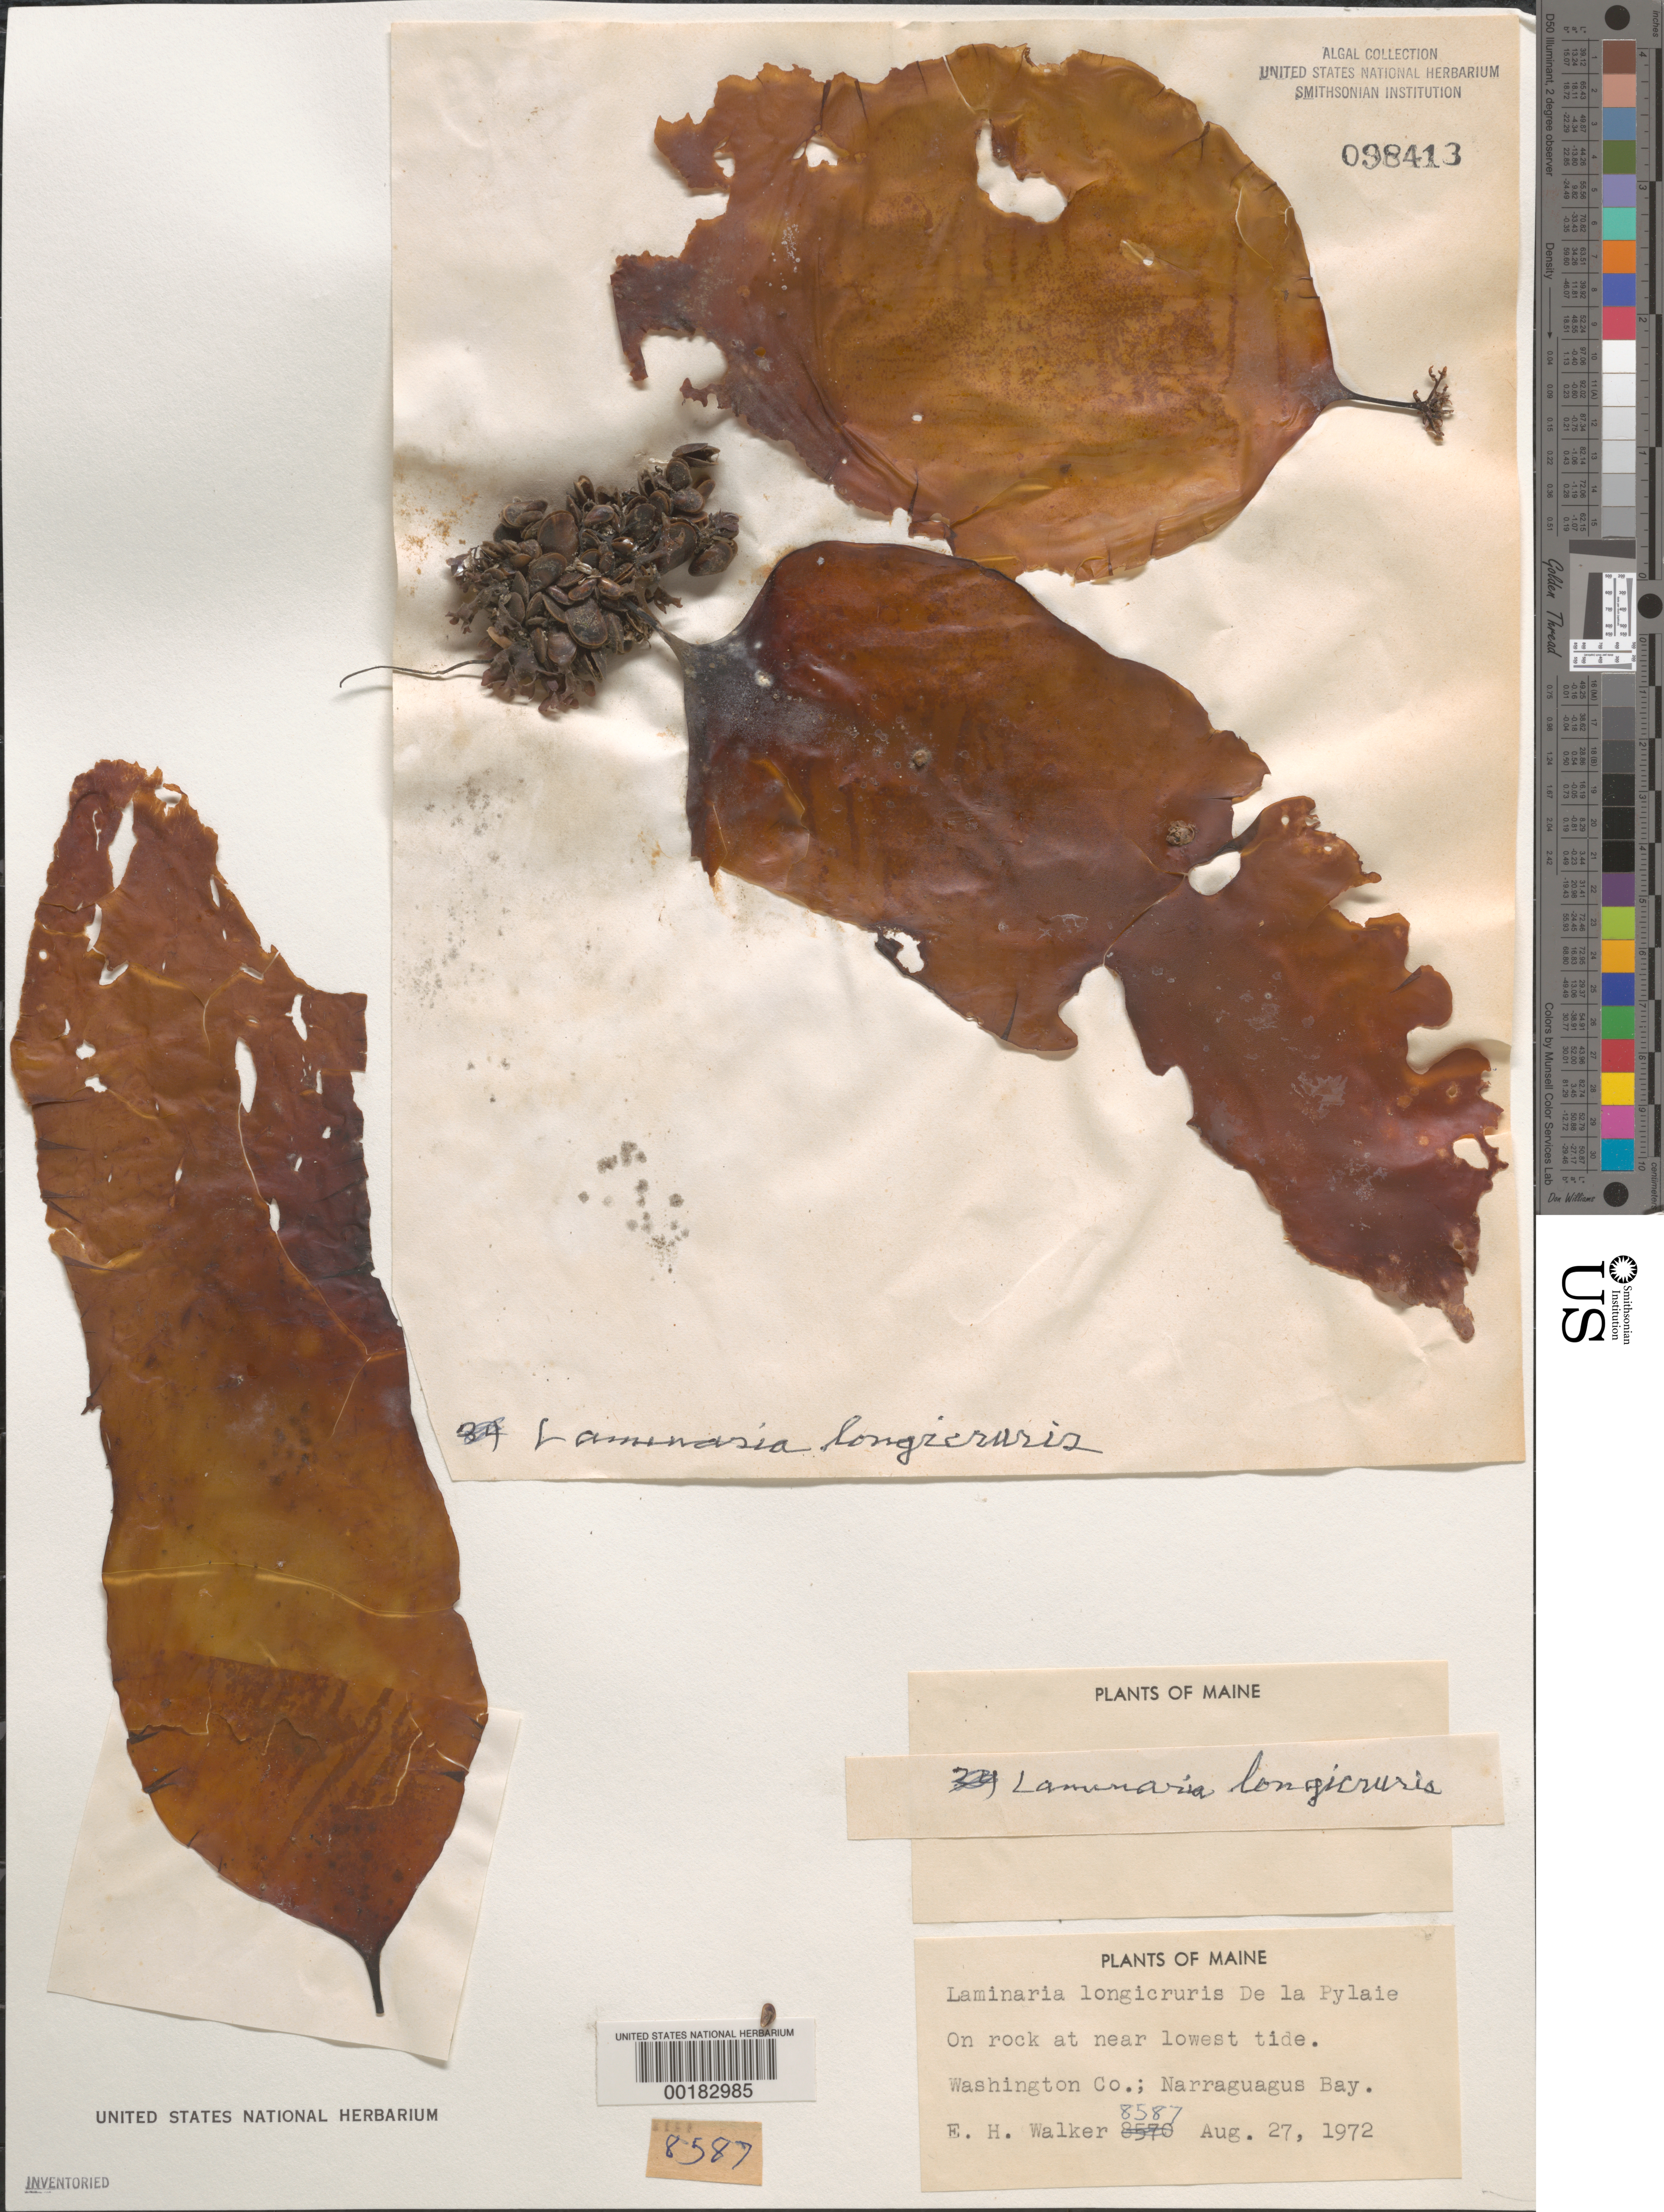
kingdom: Chromista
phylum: Ochrophyta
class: Phaeophyceae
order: Laminariales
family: Laminariaceae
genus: Saccharina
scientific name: Saccharina longicruris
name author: (Bach. Pyl.) Kuntze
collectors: E. H. Walker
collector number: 8587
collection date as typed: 27 Aug 1972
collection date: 1972-08-27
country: United States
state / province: Maine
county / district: Washington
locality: Narraguagus Bay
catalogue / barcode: US 98413